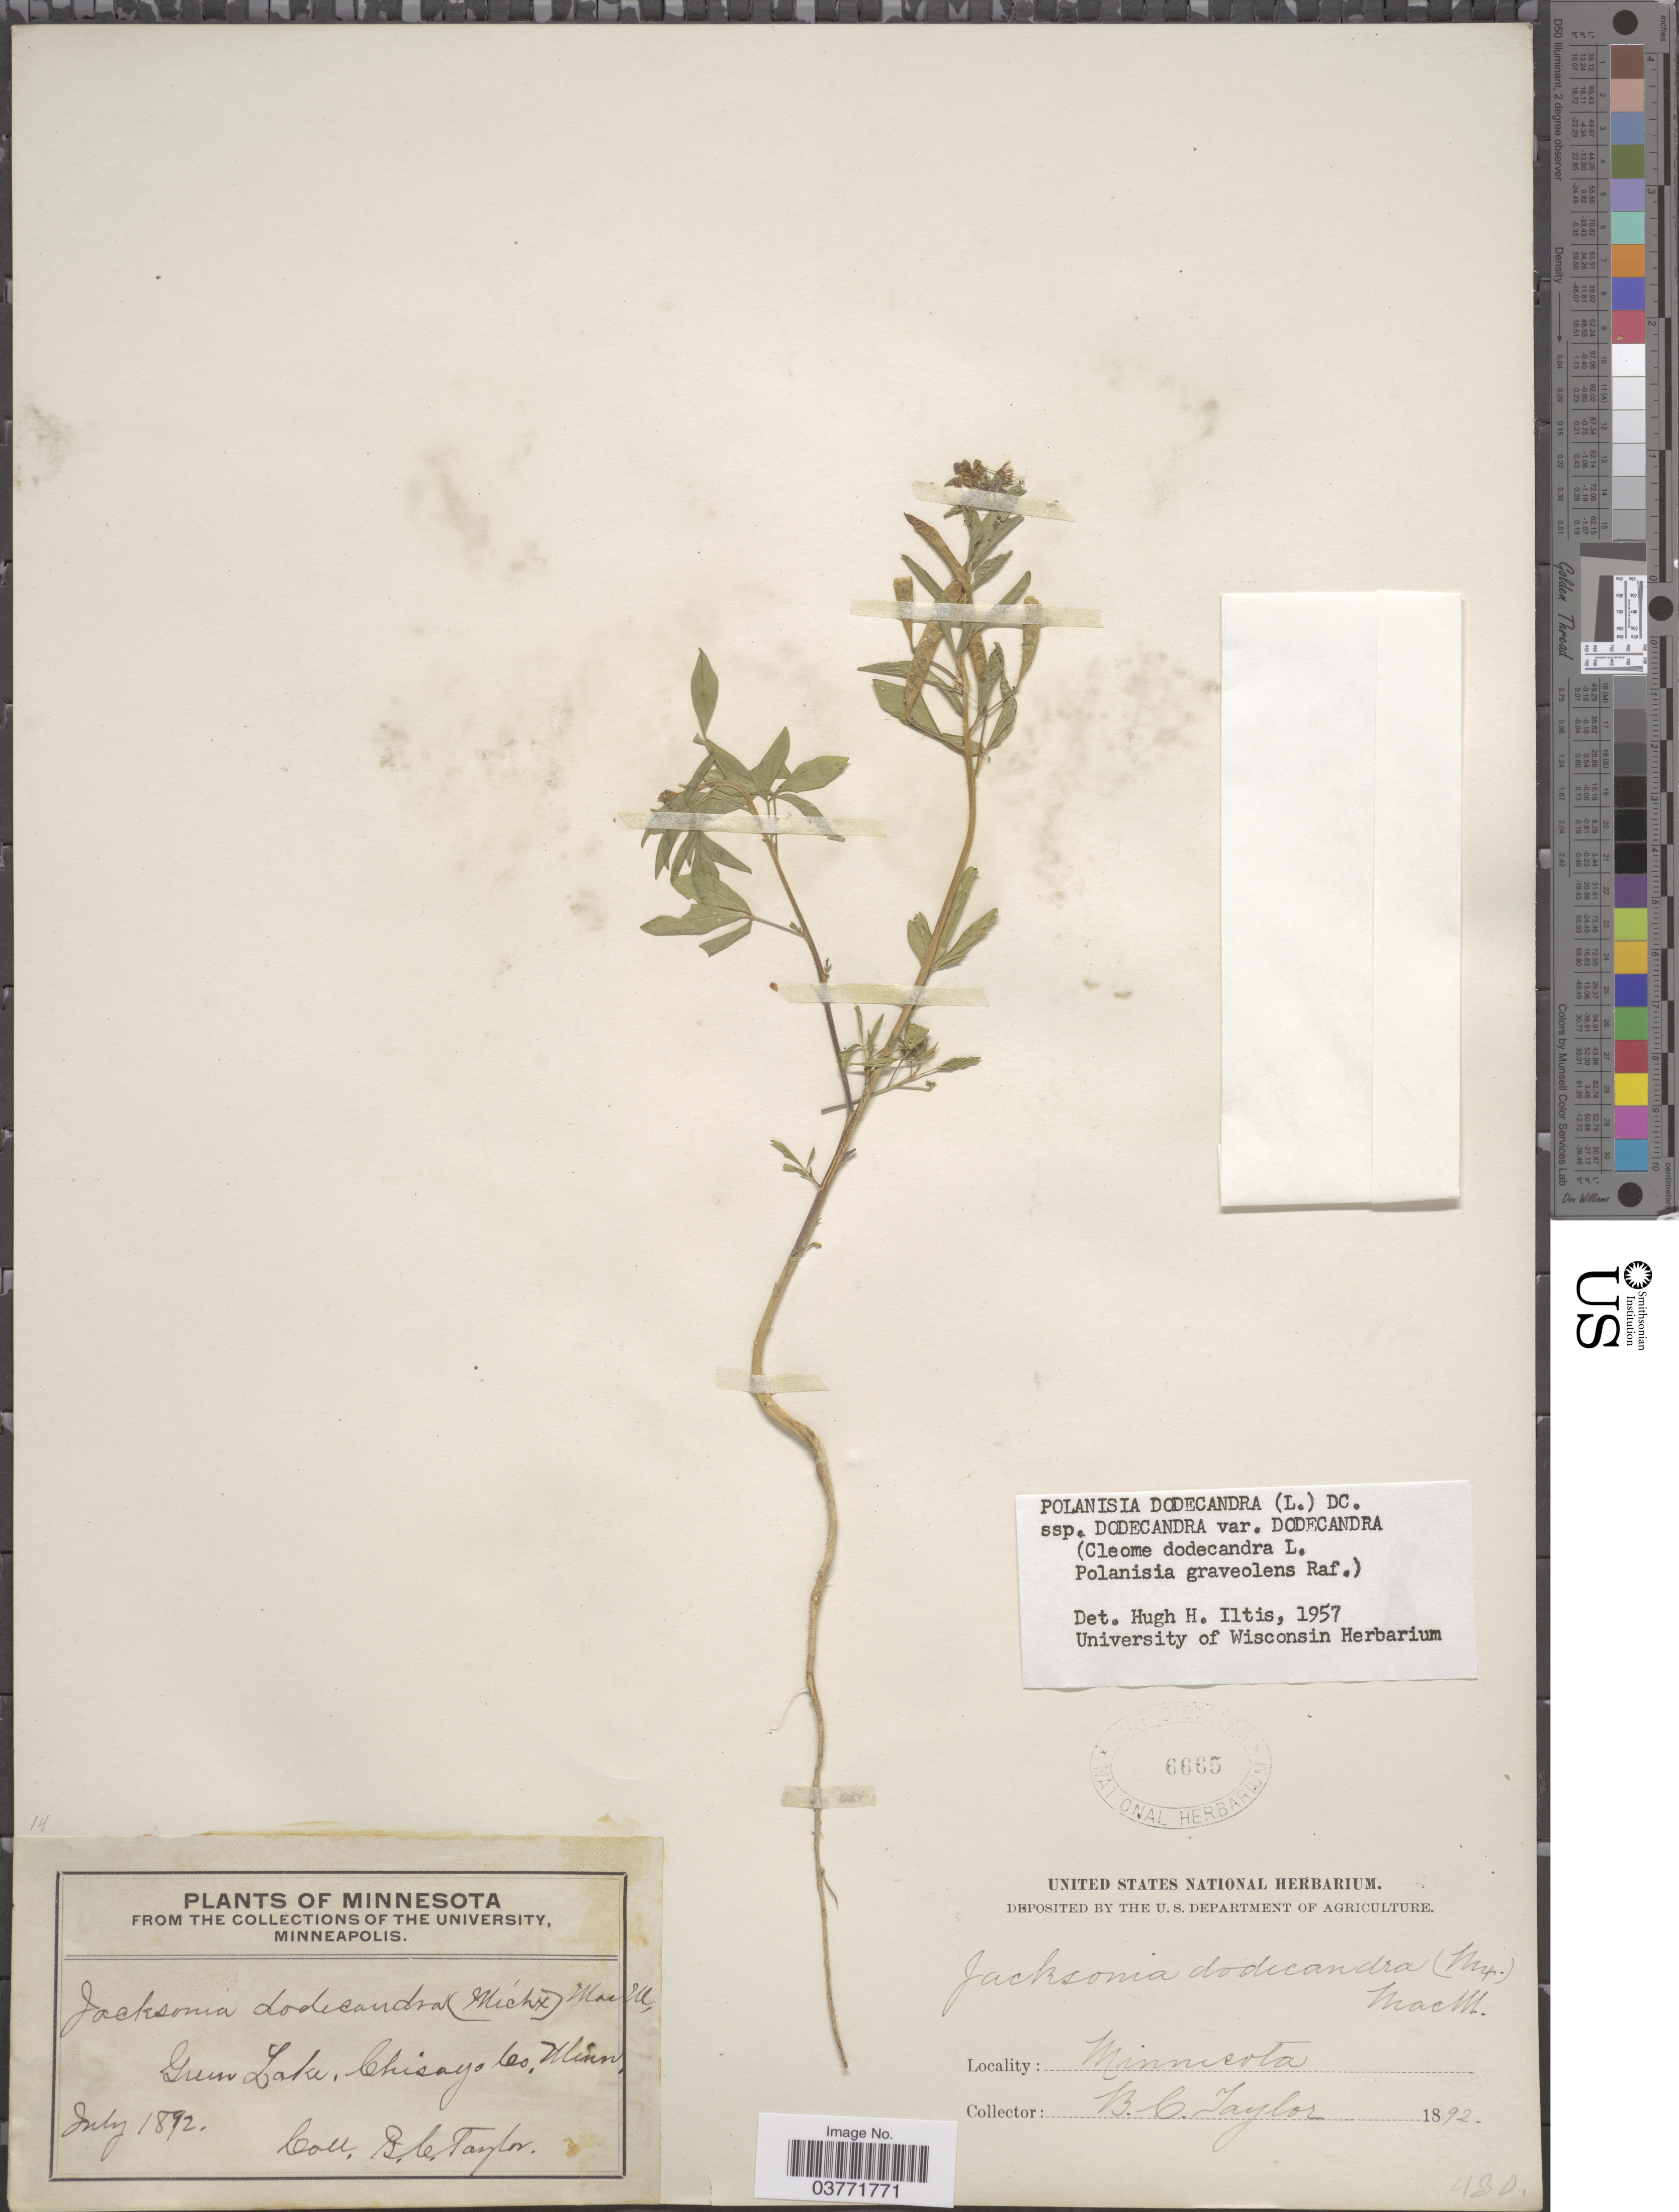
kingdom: Plantae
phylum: Tracheophyta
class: Magnoliopsida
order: Brassicales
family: Cleomaceae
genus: Polanisia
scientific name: Polanisia dodecandra subsp. dodecandra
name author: (L.) DC.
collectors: B. C. Taylor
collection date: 1892-07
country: United States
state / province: Minnesota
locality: Green Lake, Chisago Co.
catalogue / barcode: US 6665